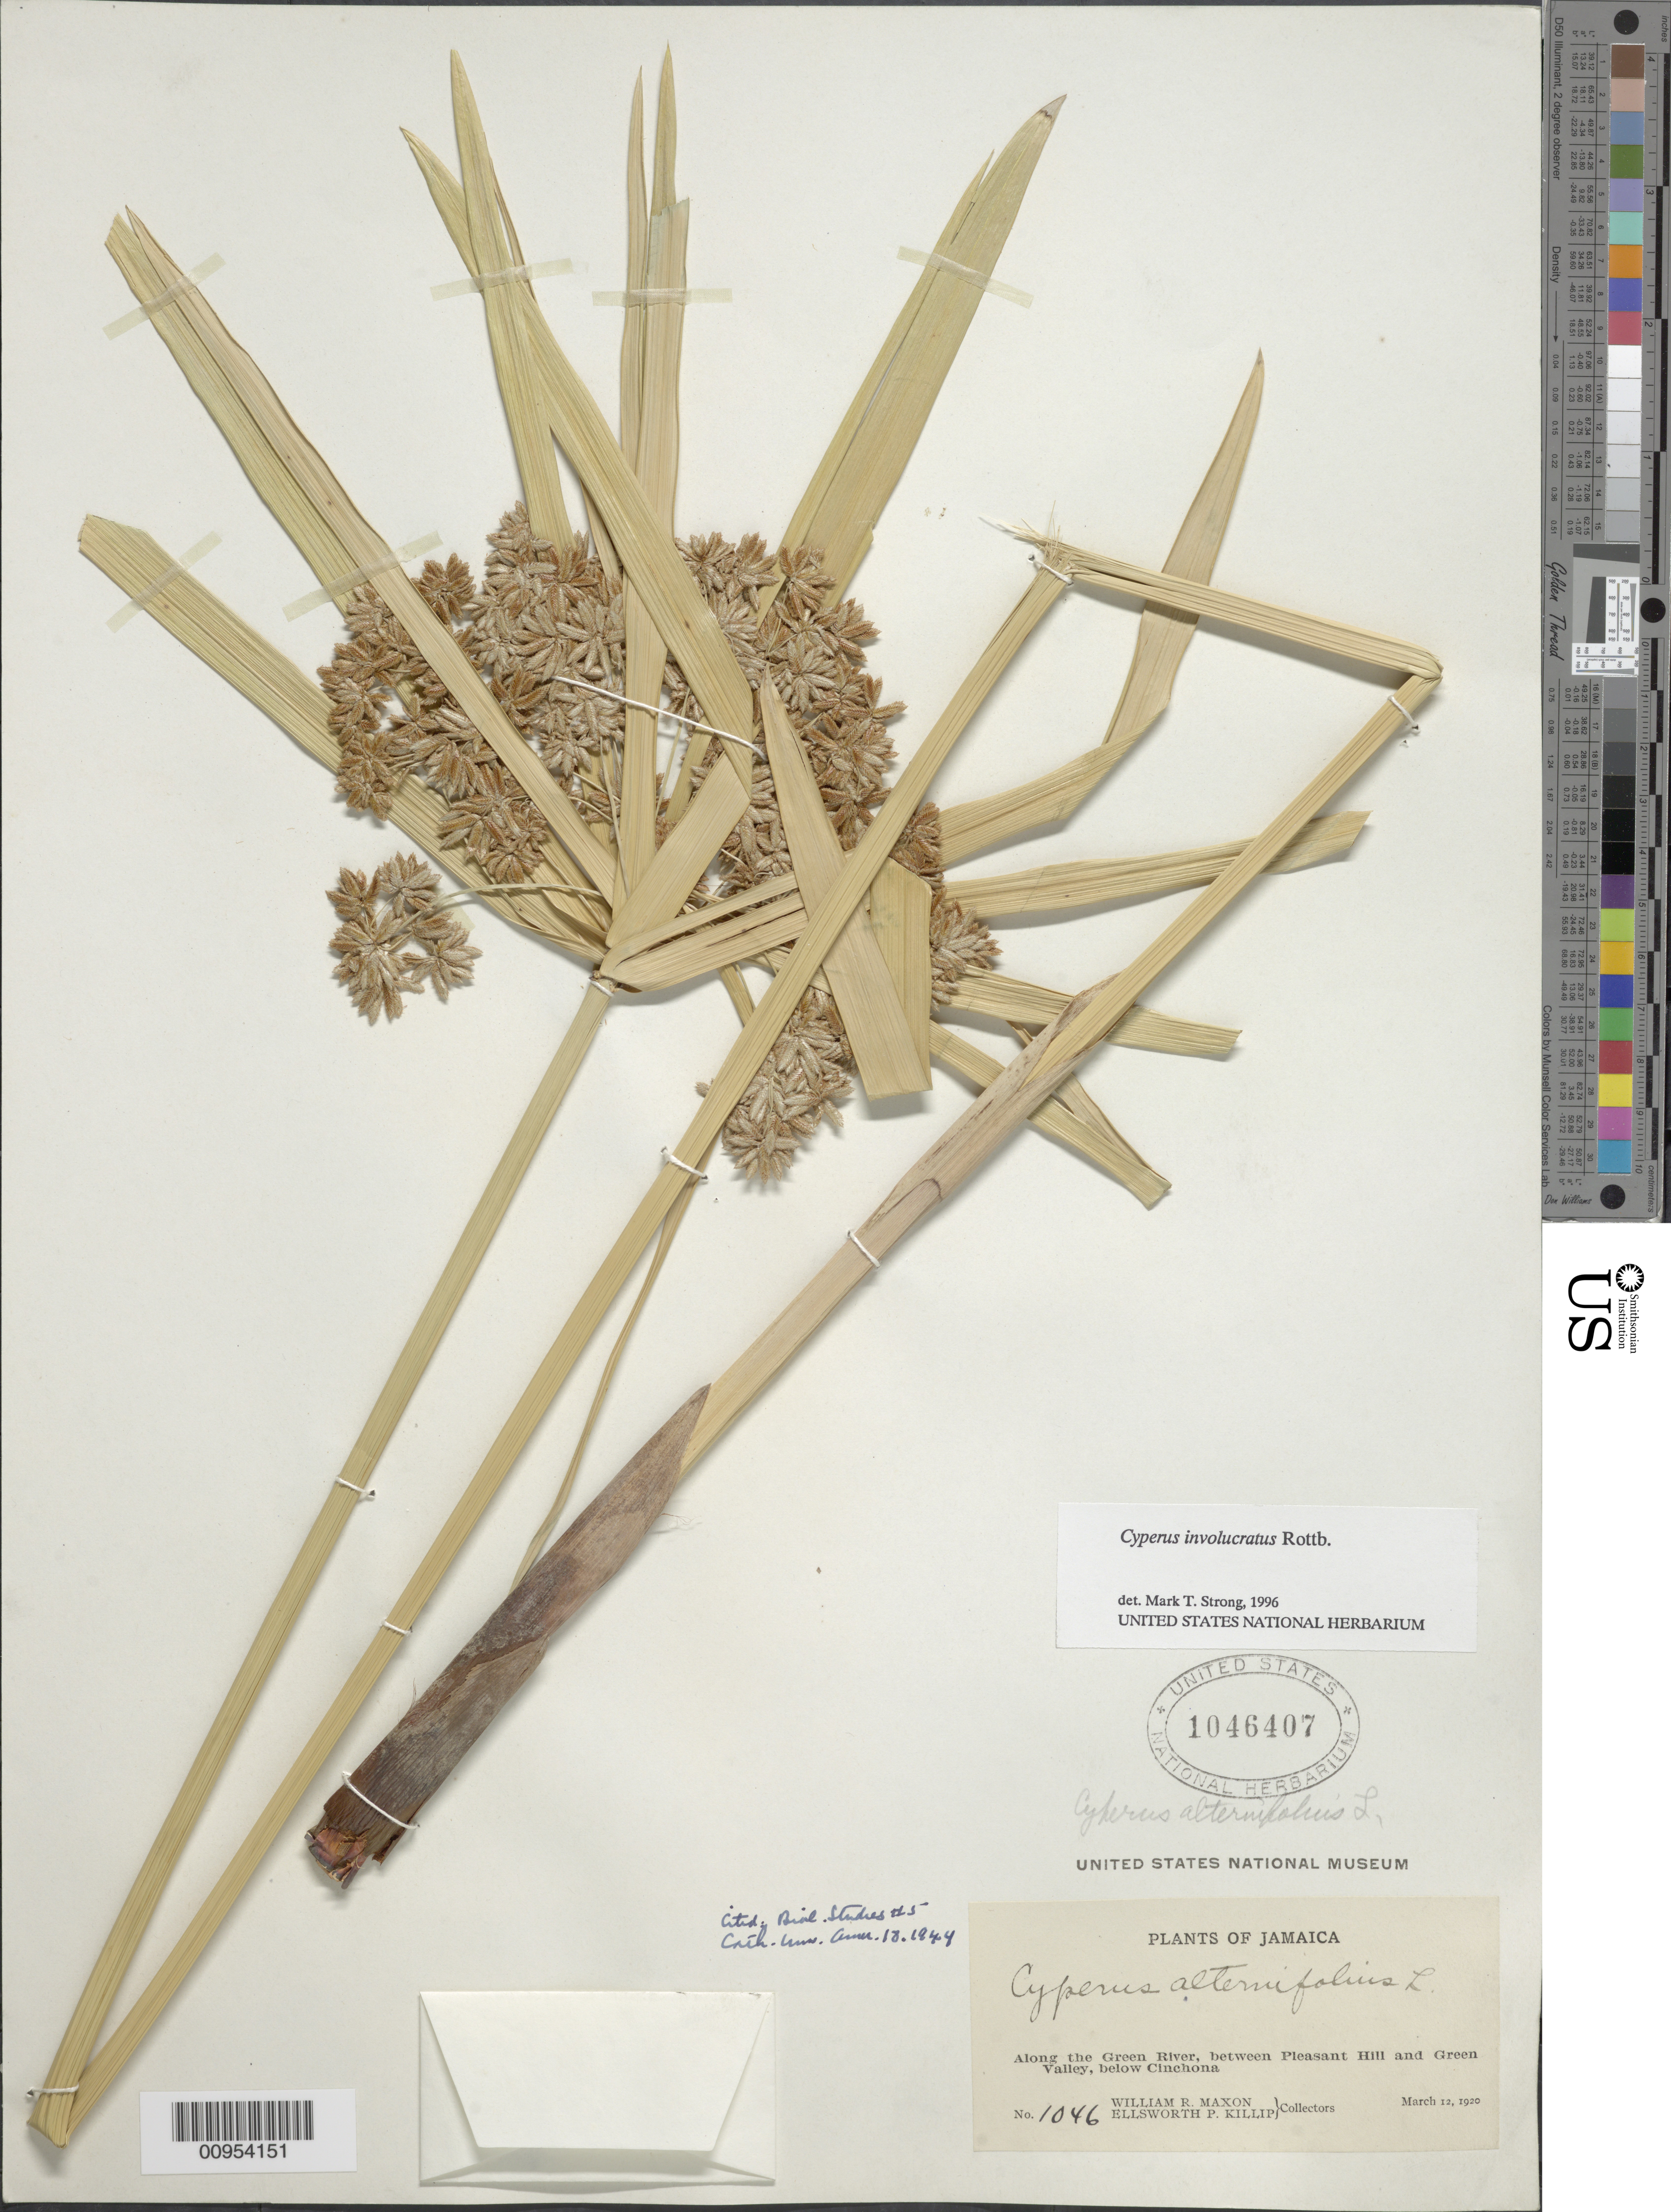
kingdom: Plantae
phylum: Tracheophyta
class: Liliopsida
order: Poales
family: Cyperaceae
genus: Cyperus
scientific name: Cyperus involucratus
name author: Rottb.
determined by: Strong, M. T., (US), Smithsonian Institution - National Museum of Natural History (UNITED STATES)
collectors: W. R. Maxon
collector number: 1046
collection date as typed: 12 Mar 1920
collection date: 1920-03-12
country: Jamaica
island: Jamaica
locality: Along the Green River, between Pleasant Hill and Green Valley, below Cinchona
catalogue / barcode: US 1046407